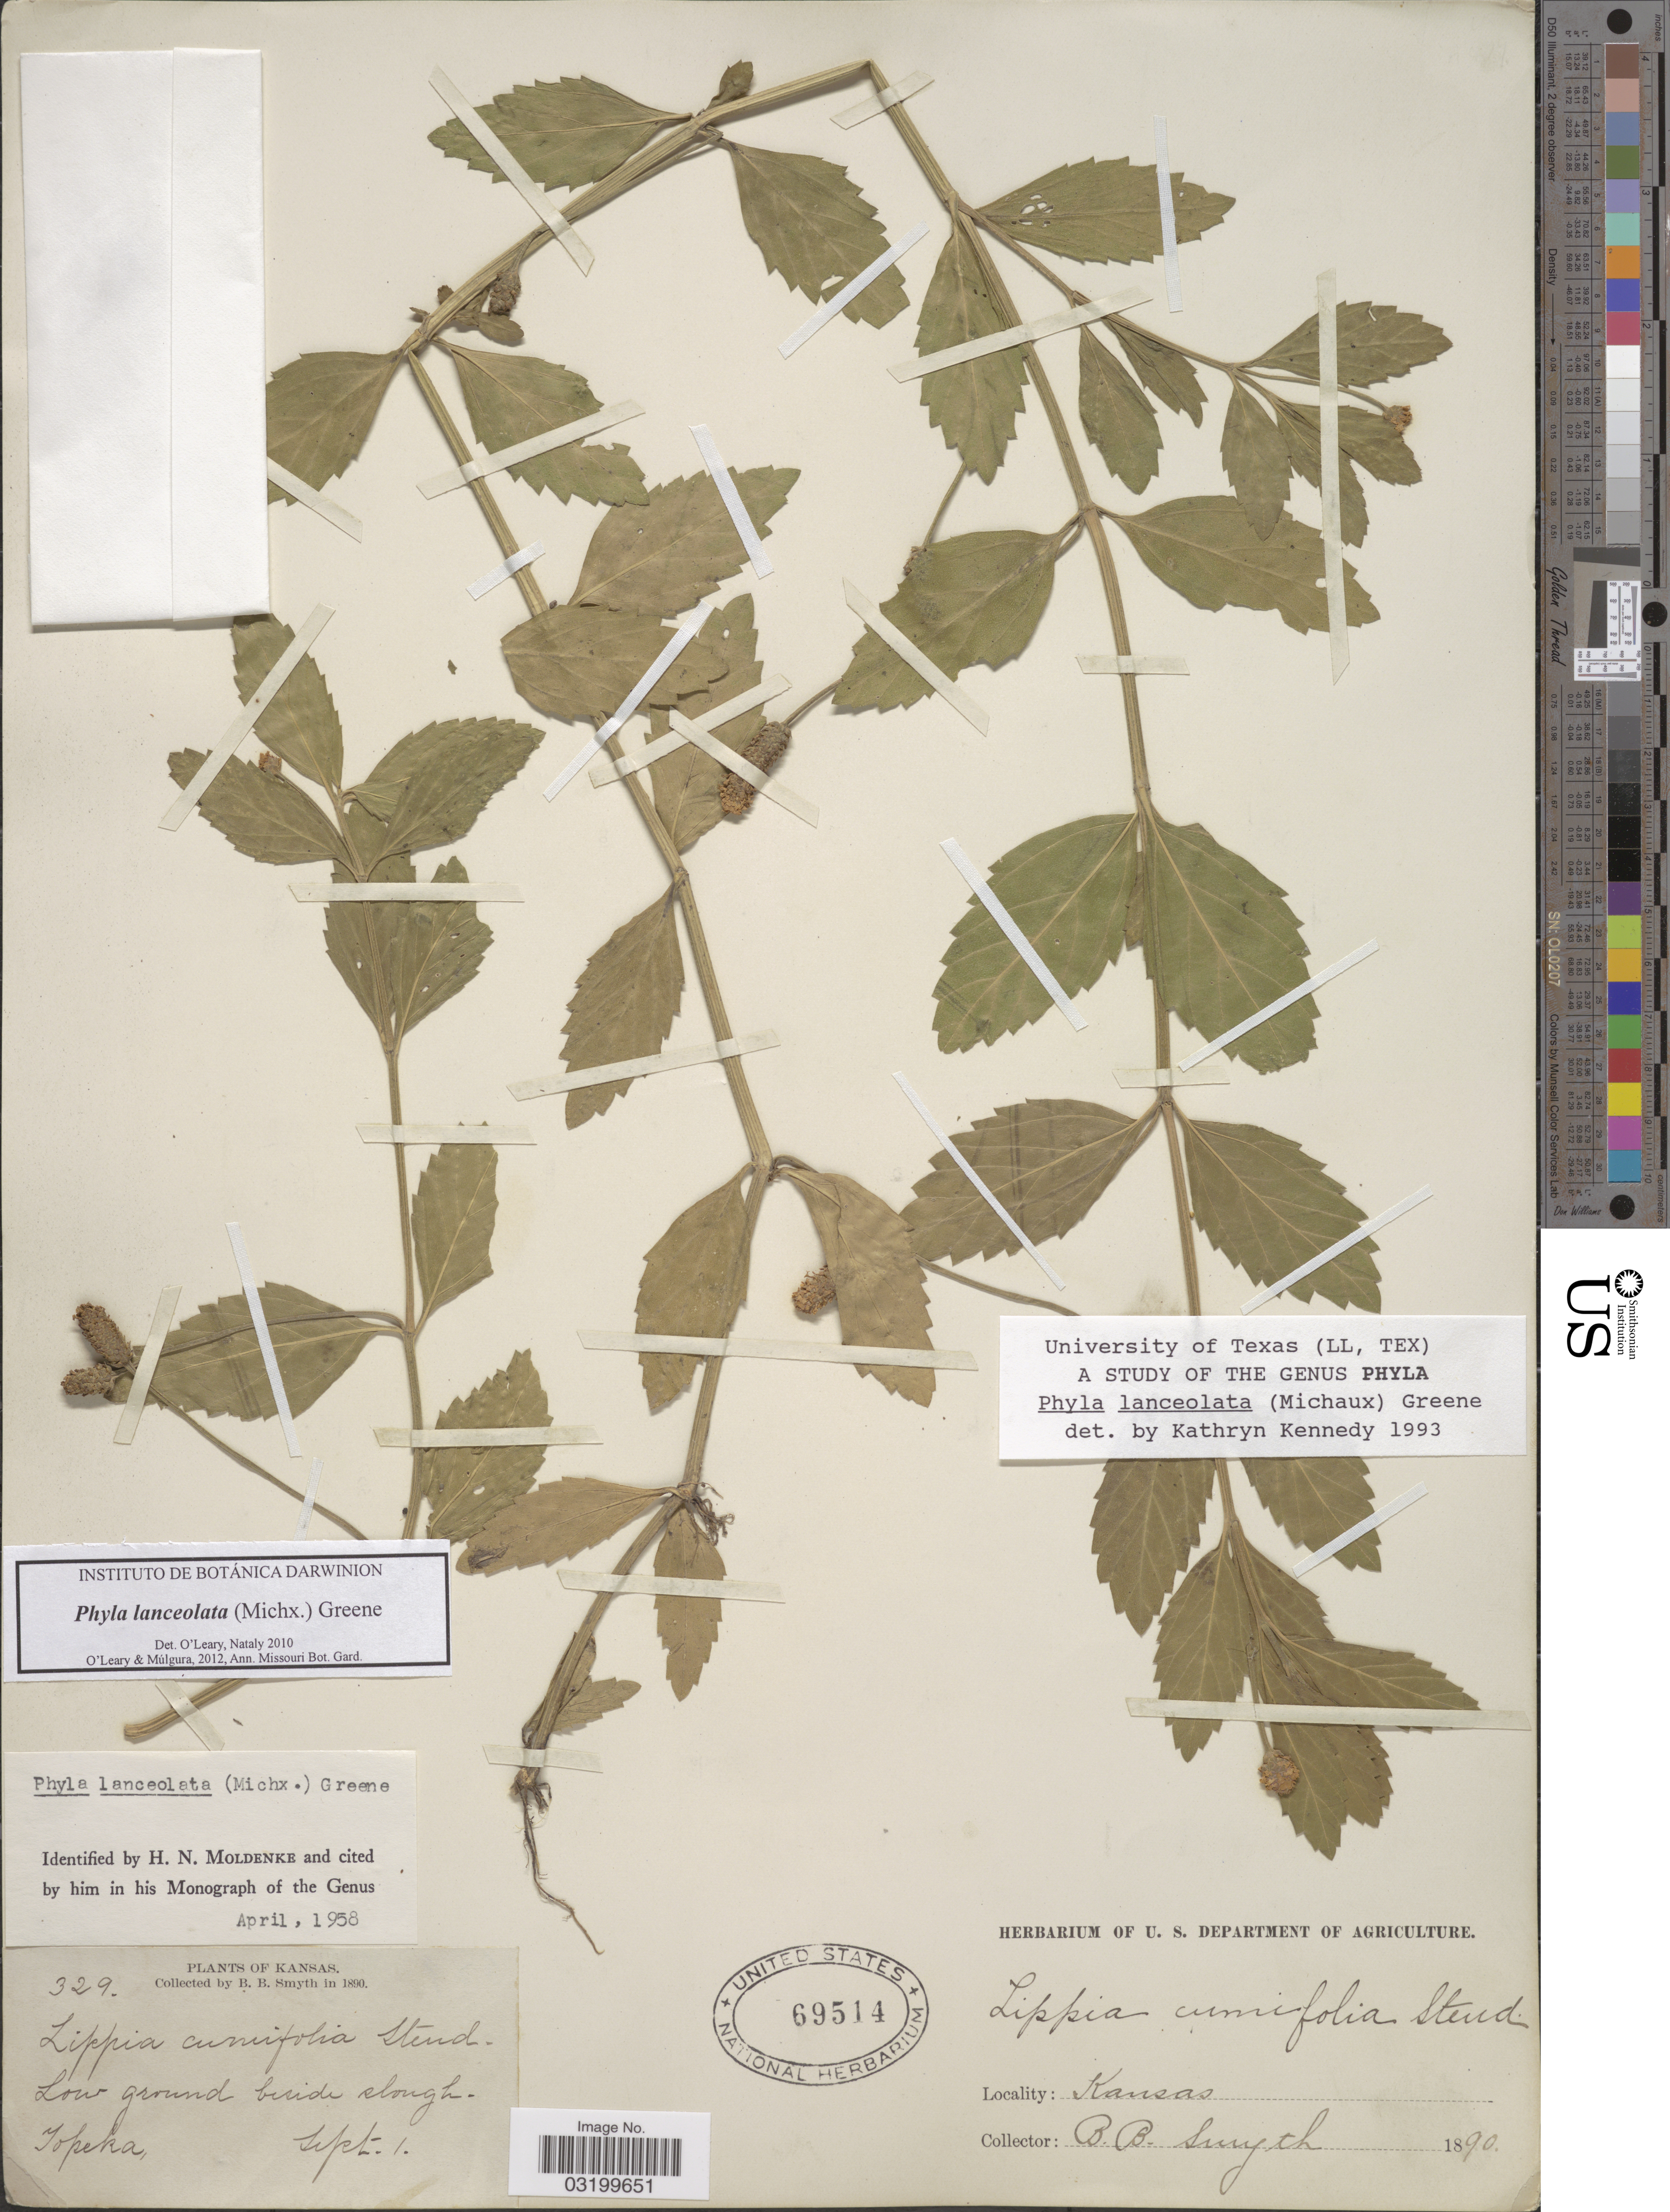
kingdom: Plantae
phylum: Tracheophyta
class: Magnoliopsida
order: Lamiales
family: Verbenaceae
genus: Phyla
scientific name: Phyla lanceolata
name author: (Michx.) Greene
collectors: B. Smyth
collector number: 329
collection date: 1890-09-01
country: United States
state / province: Kansas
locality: Low ground beside slough Topeka.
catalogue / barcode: US 69514